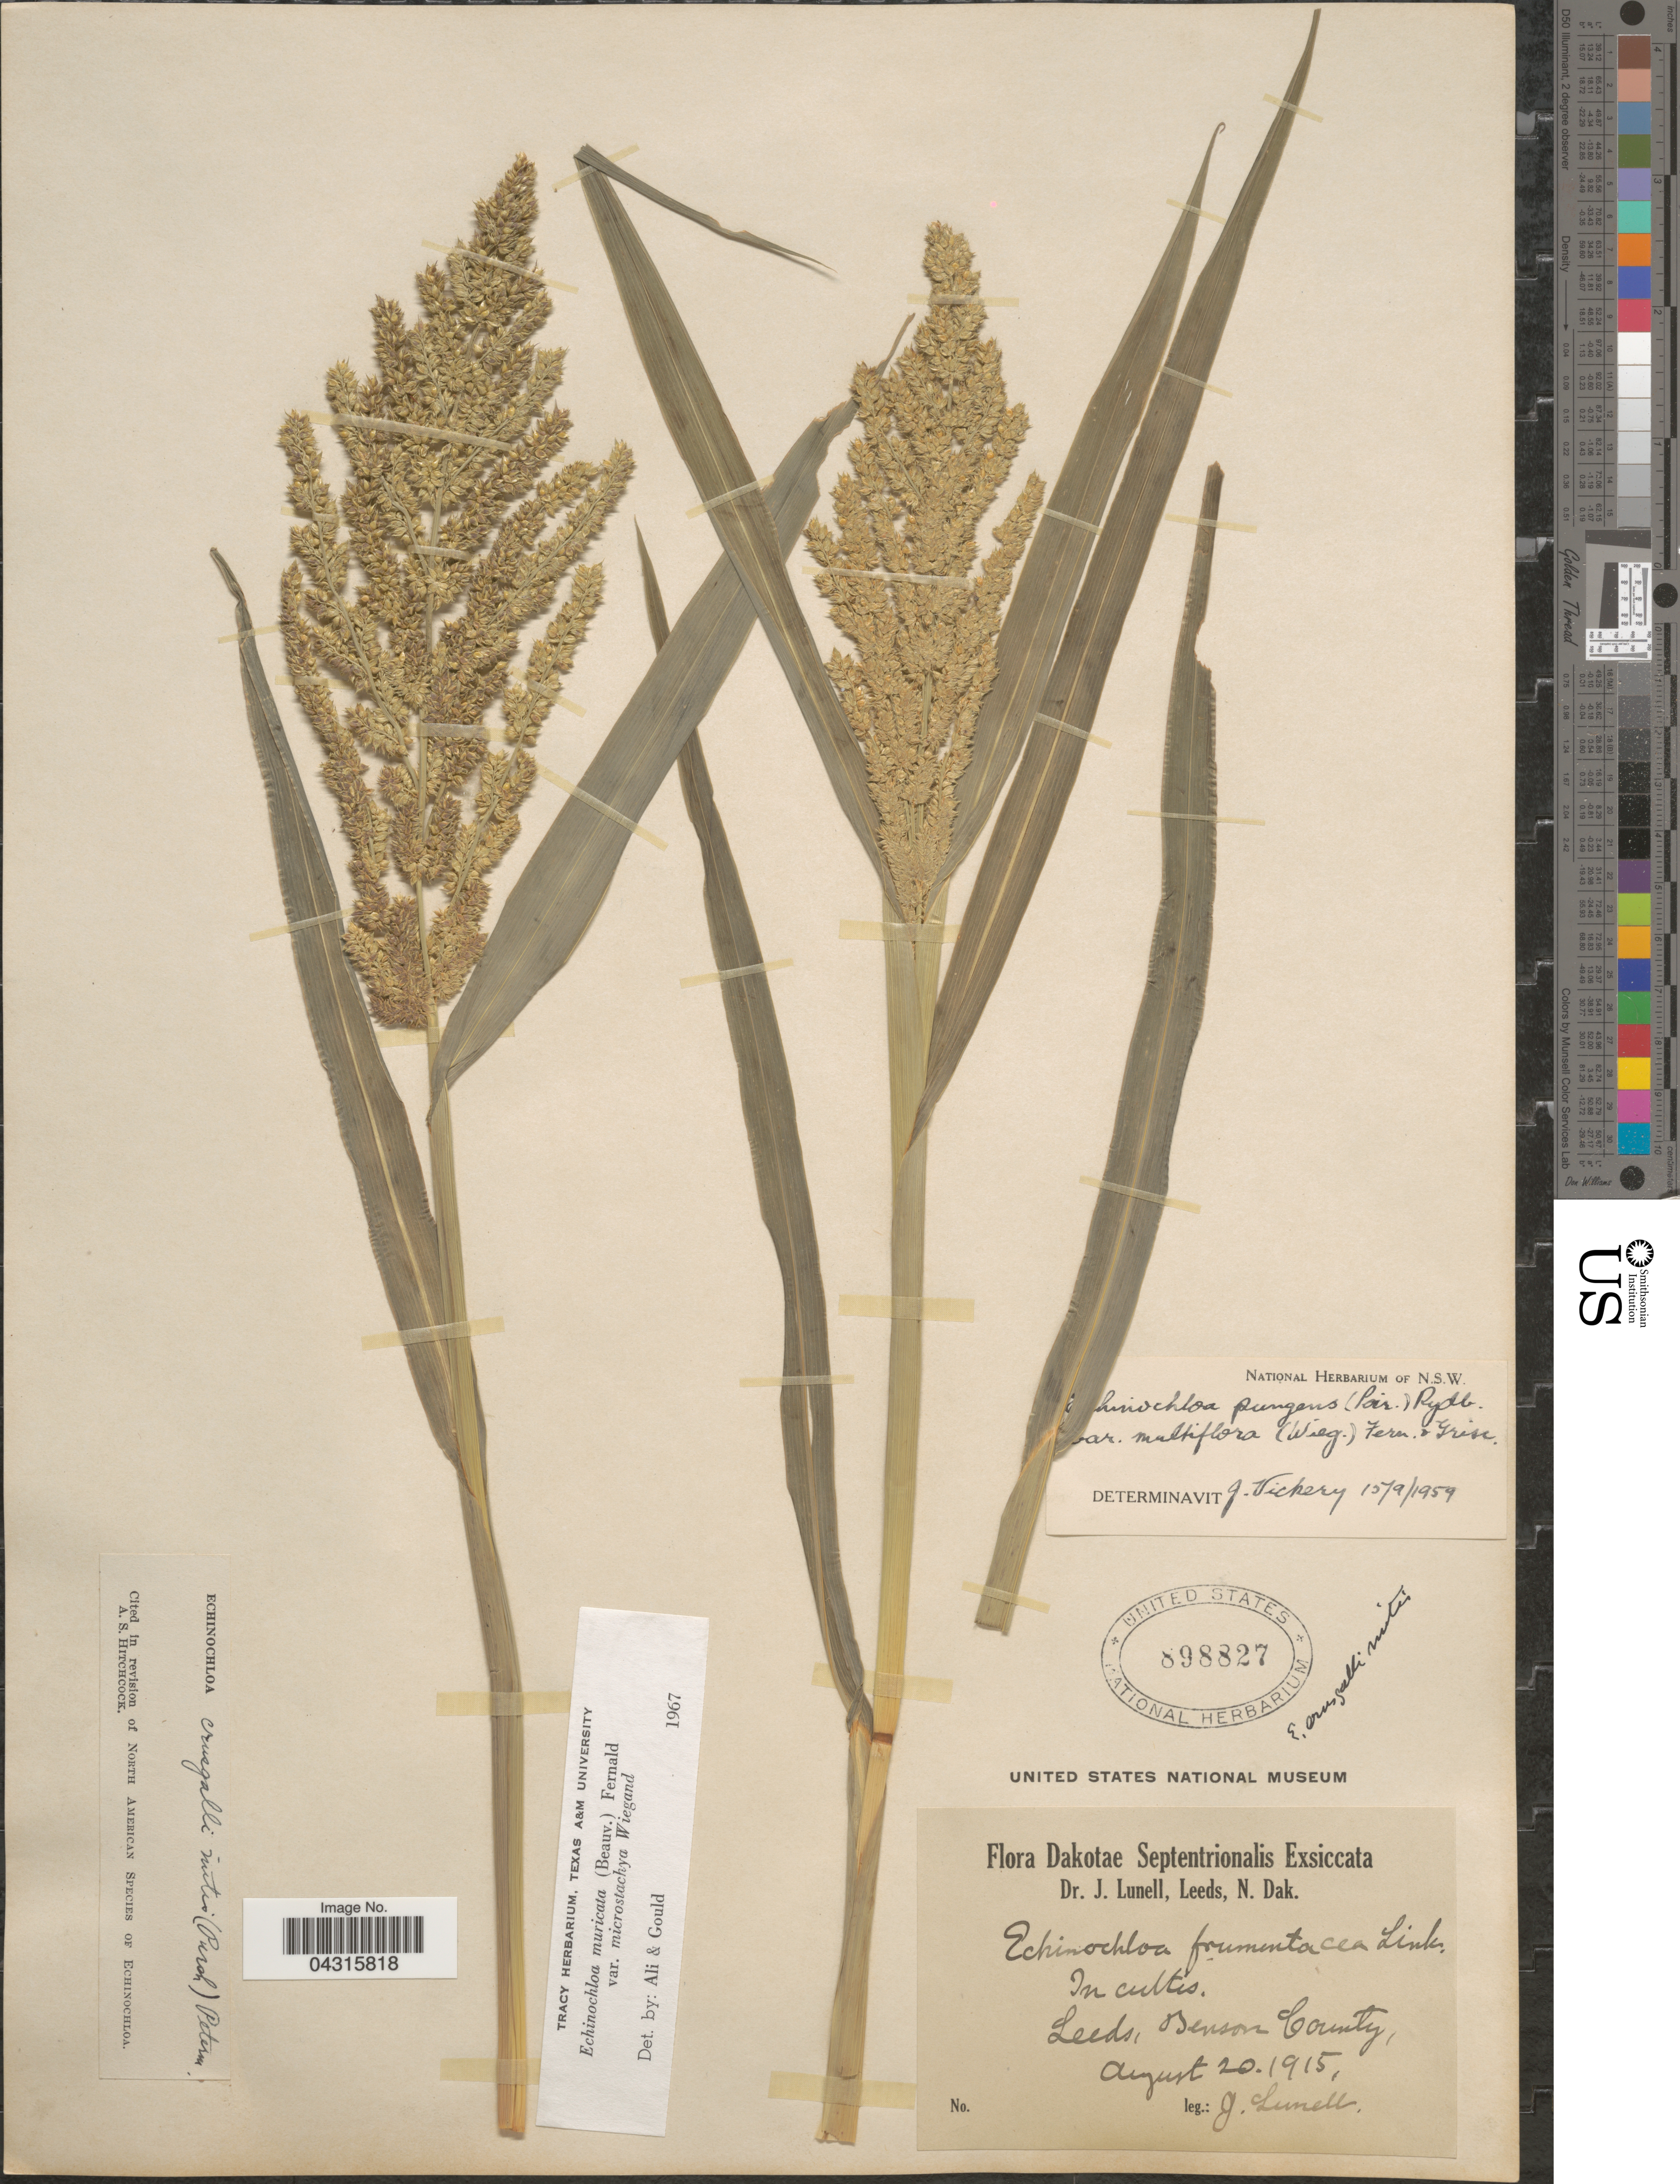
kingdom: Plantae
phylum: Tracheophyta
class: Liliopsida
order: Poales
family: Poaceae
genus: Echinochloa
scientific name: Echinochloa muricata var. microstachya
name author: Wiegand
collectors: J. Lunell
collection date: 1915-08-20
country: United States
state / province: North Dakota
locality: Dakotae Septentrionalis. In cultis. Leeds, Benson County.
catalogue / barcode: US 898827